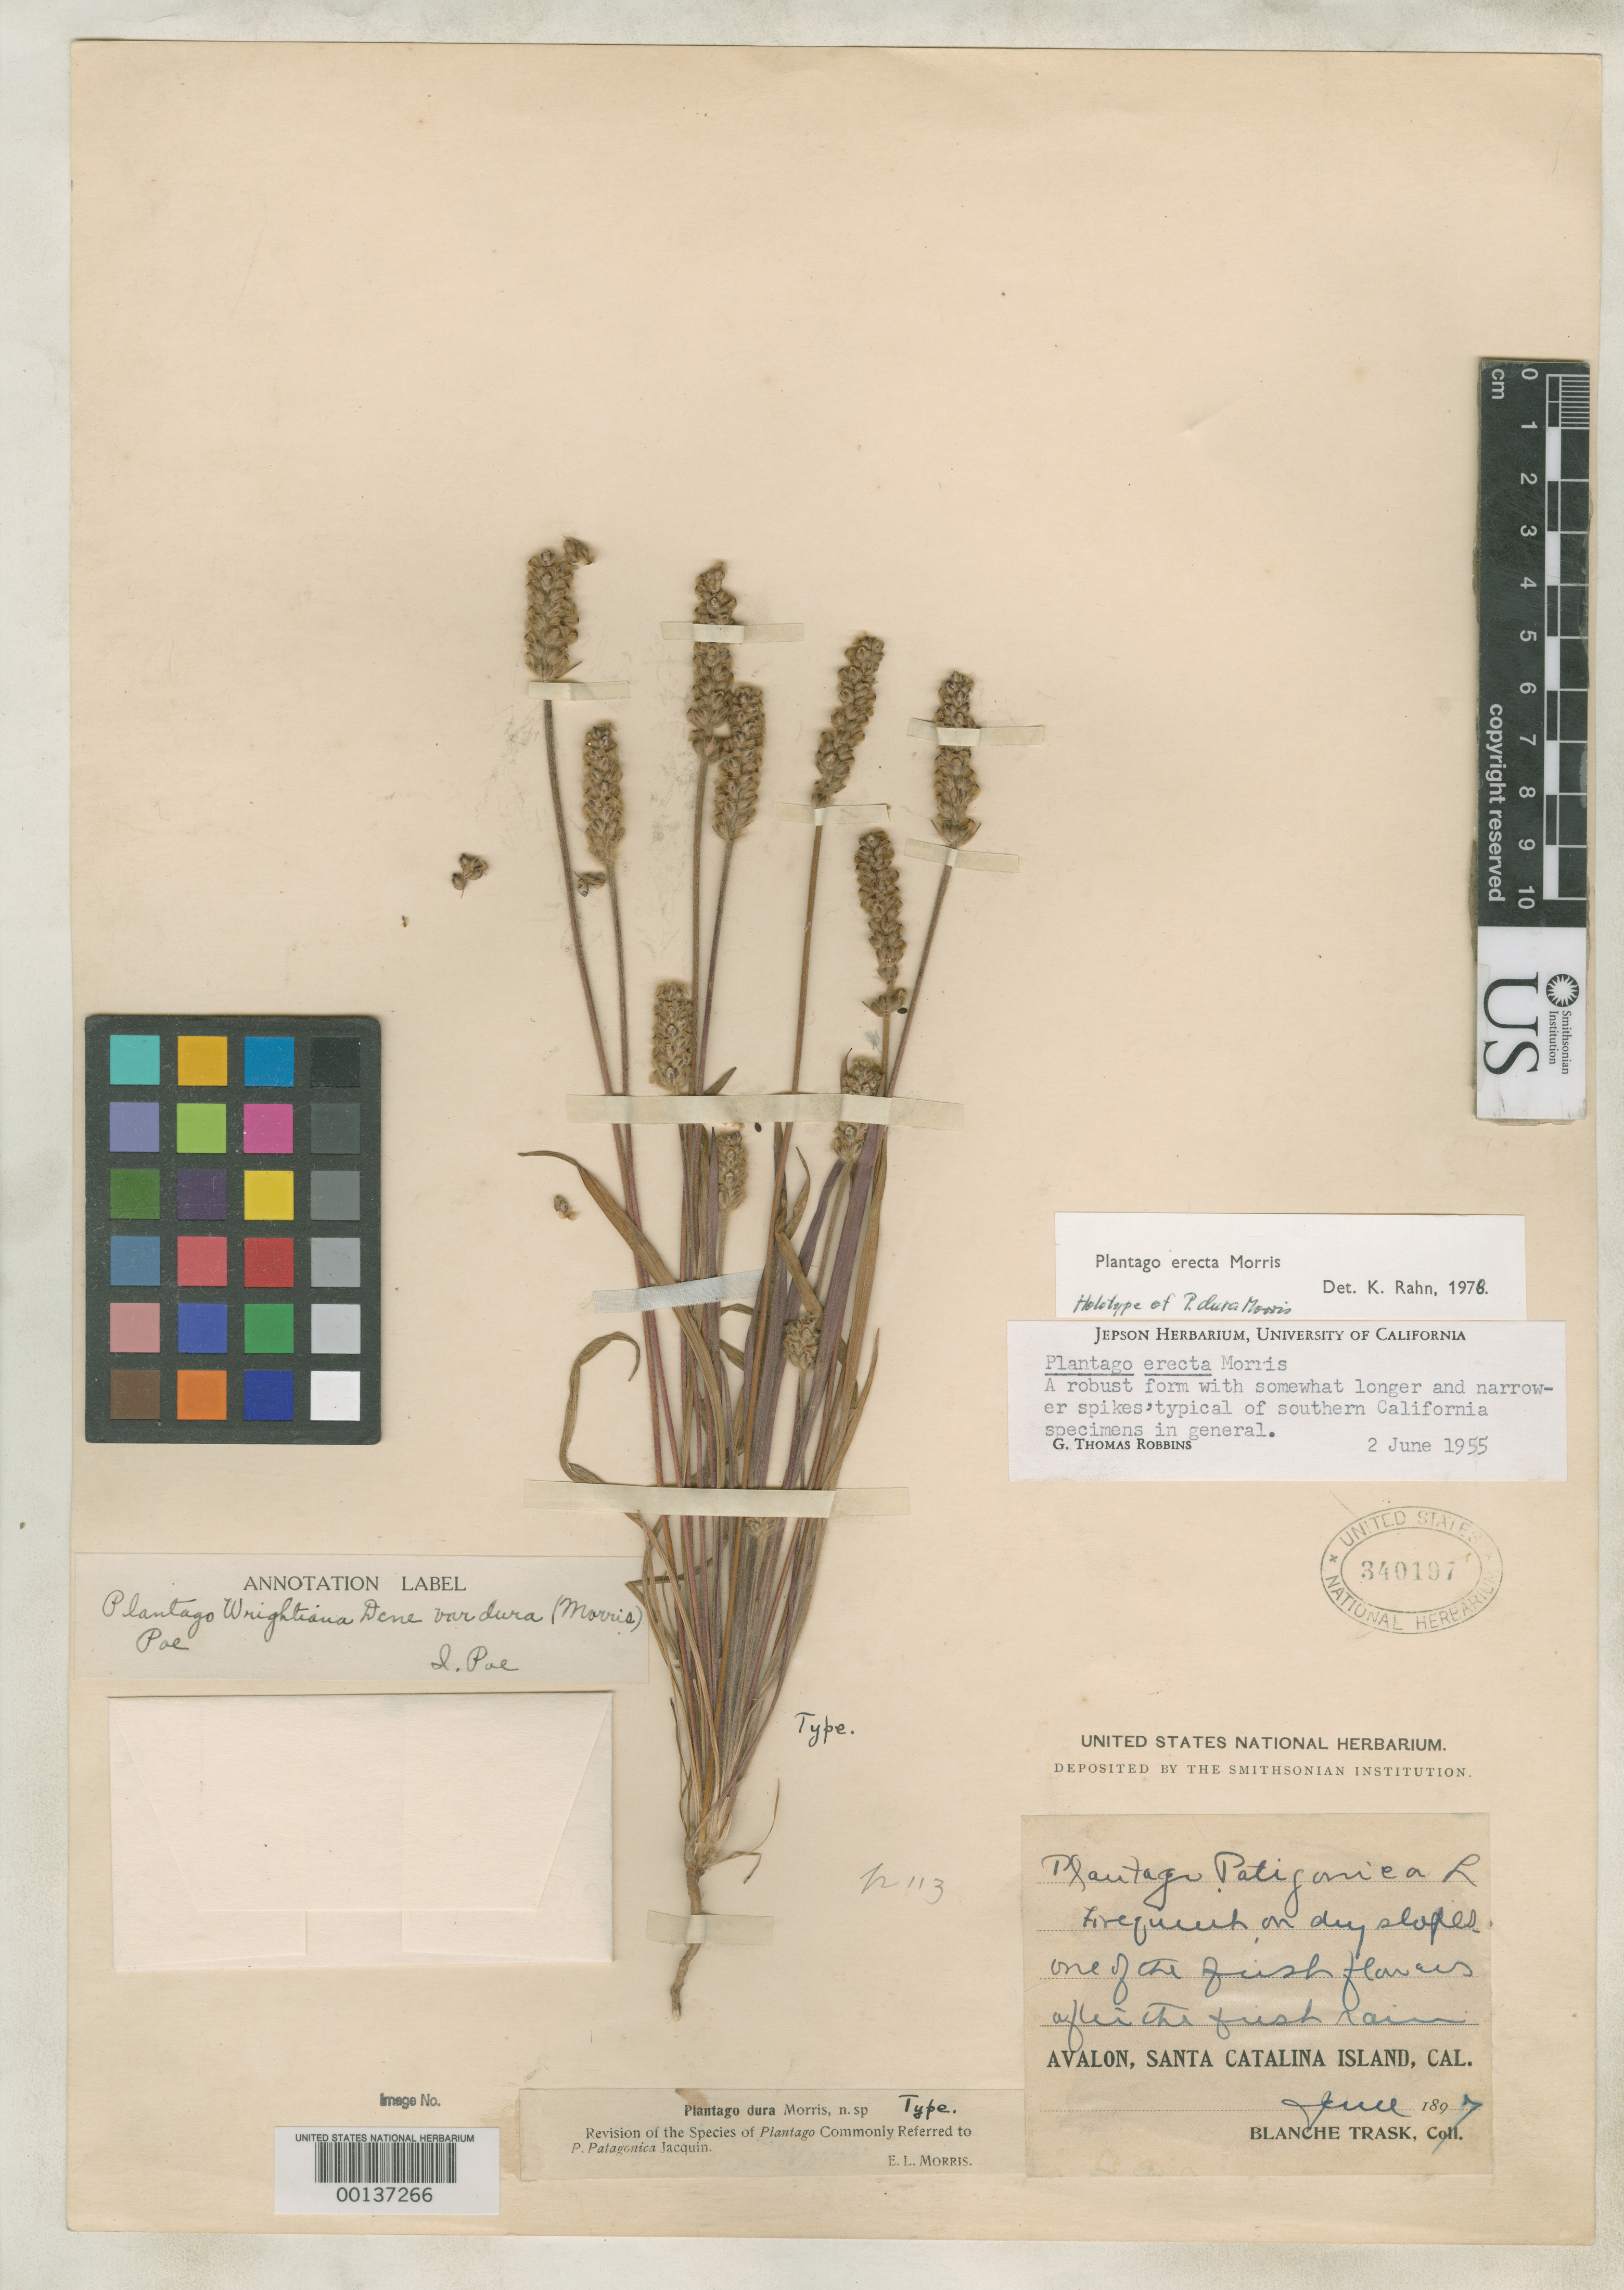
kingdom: Plantae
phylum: Tracheophyta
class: Magnoliopsida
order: Lamiales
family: Plantaginaceae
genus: Plantago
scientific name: Plantago dura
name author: E. Morris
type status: Holotype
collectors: B. Trask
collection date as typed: Jun 1897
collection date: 1897-06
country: United States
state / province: California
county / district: Los Angeles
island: Santa Catalina Island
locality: Avalon.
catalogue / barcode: US 340197